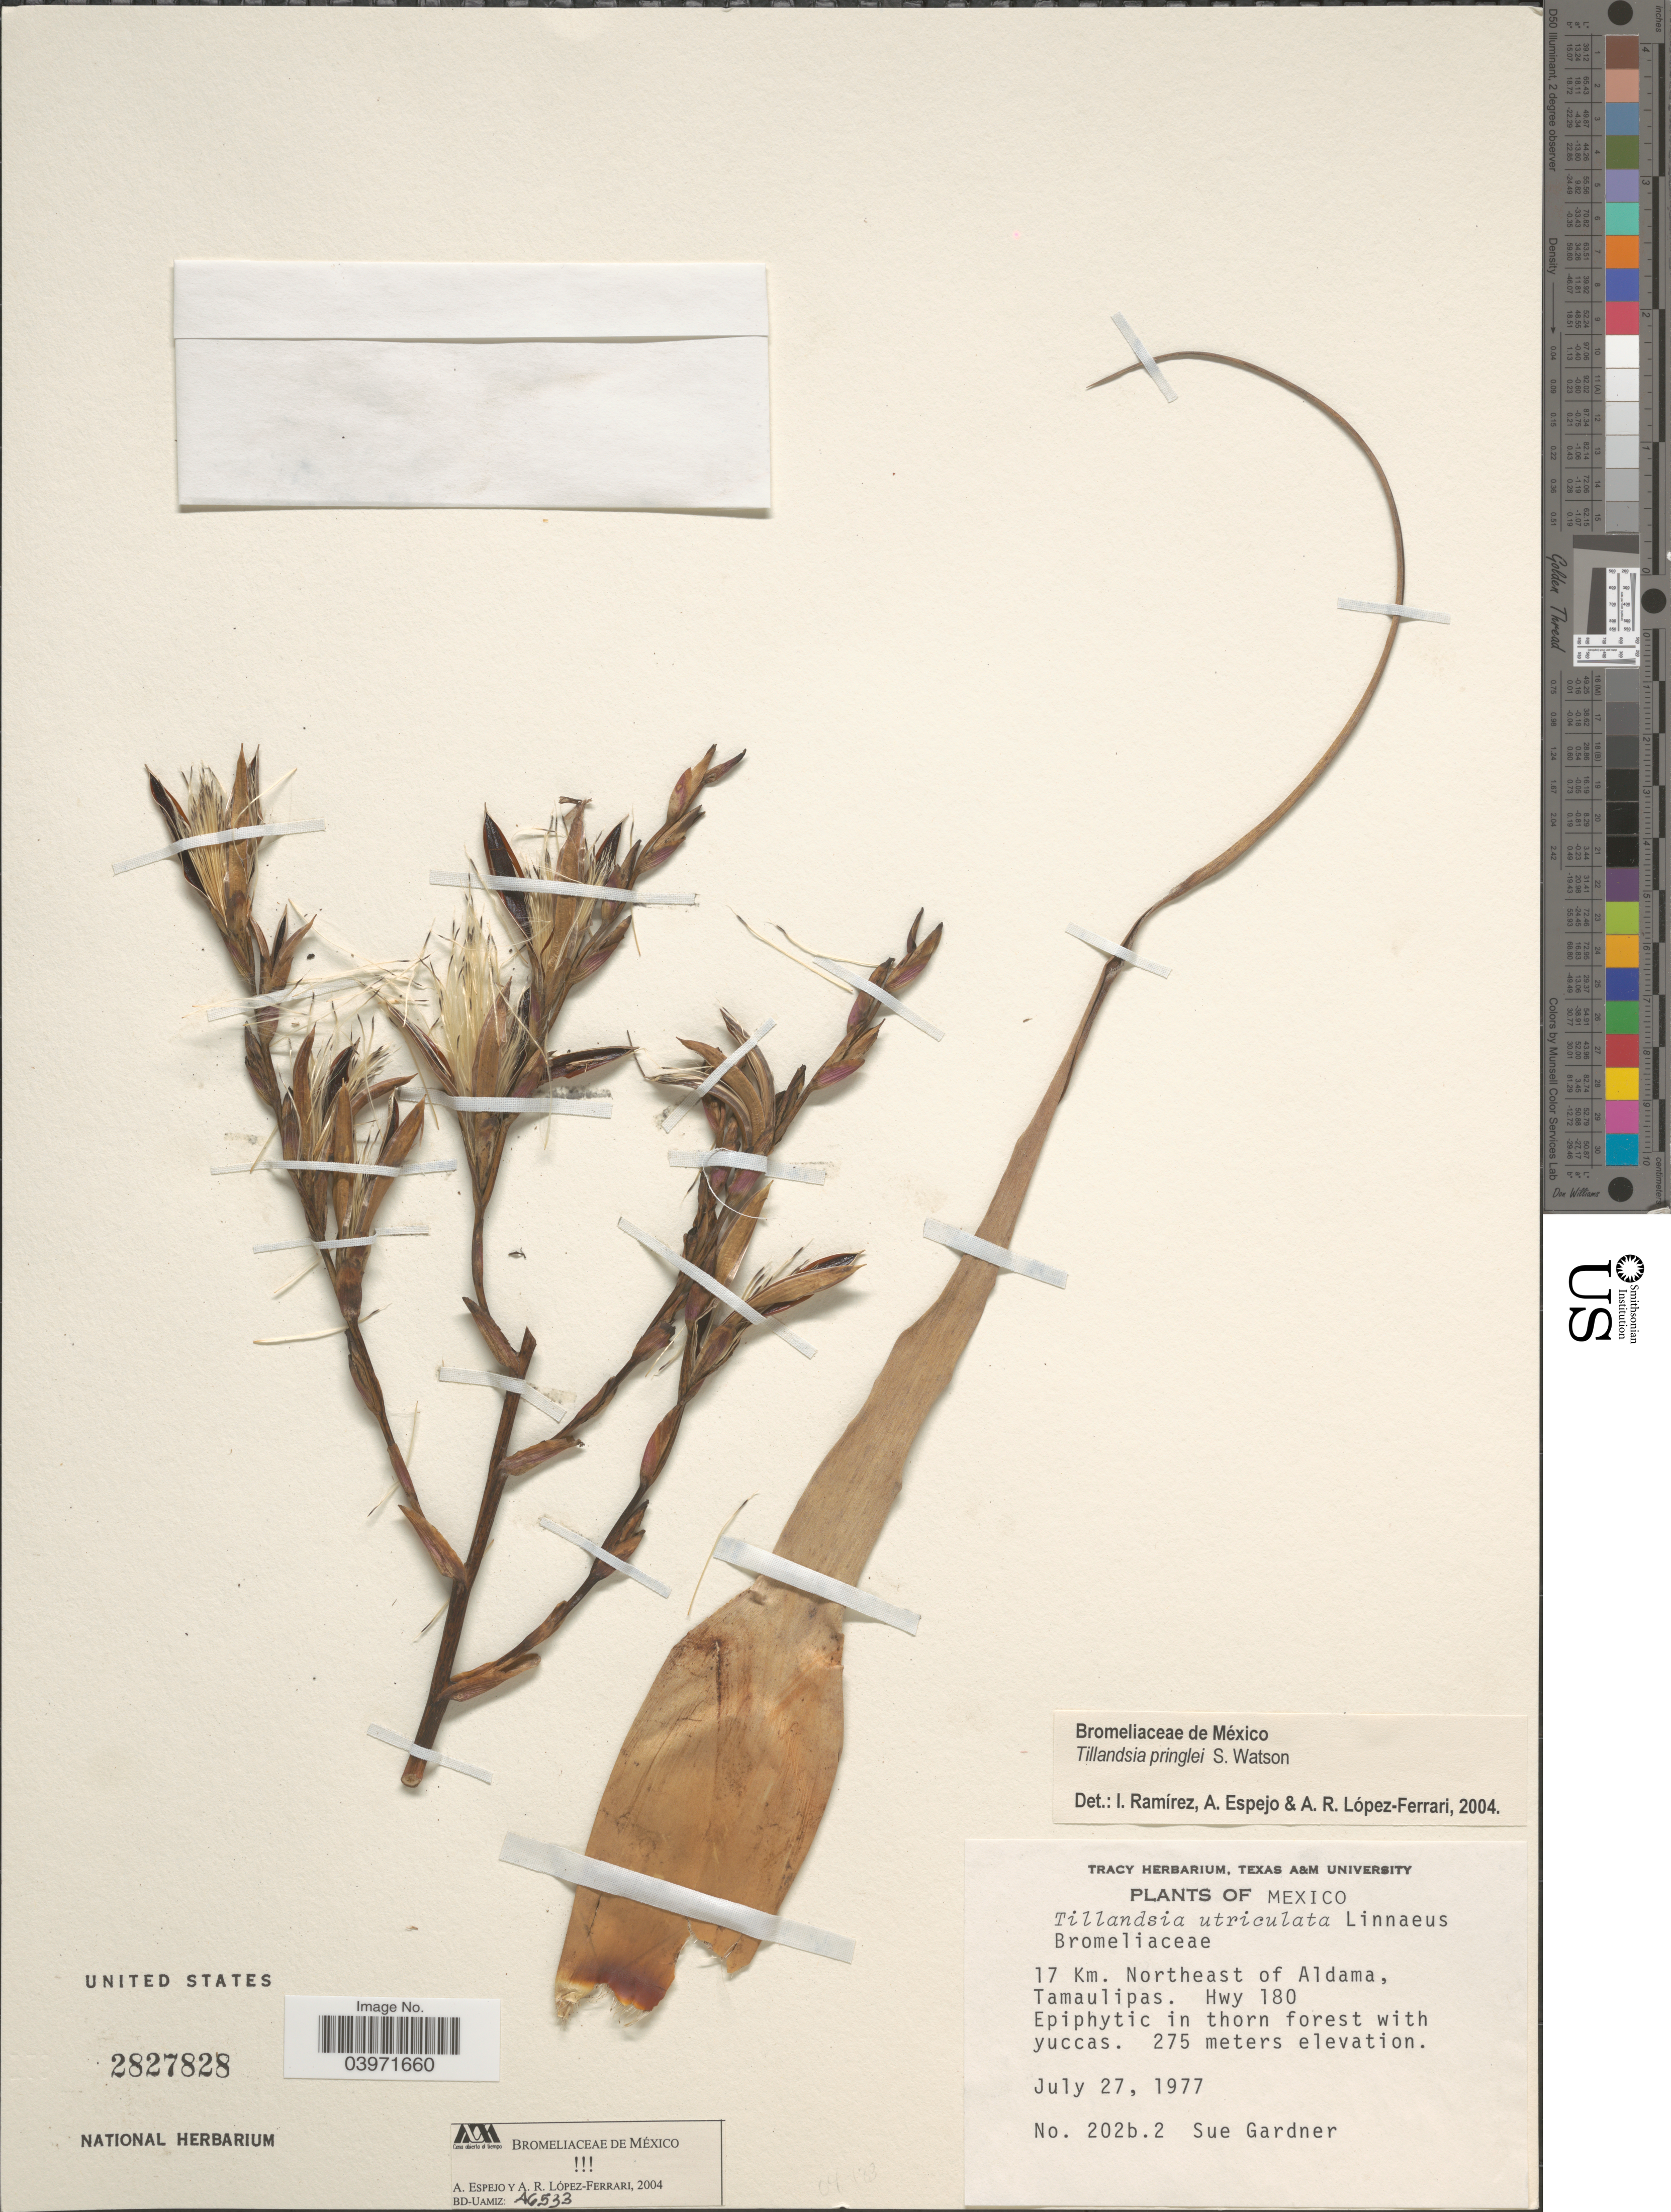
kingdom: Plantae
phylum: Tracheophyta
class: Liliopsida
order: Poales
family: Bromeliaceae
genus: Tillandsia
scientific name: Tillandsia utriculata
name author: L.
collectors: S. Gardner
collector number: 202b.2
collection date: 1977-07-27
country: Mexico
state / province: Tamaulipas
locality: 17 Km. Northeast of Aldama. Hwy 180.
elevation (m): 275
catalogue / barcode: US 2827828